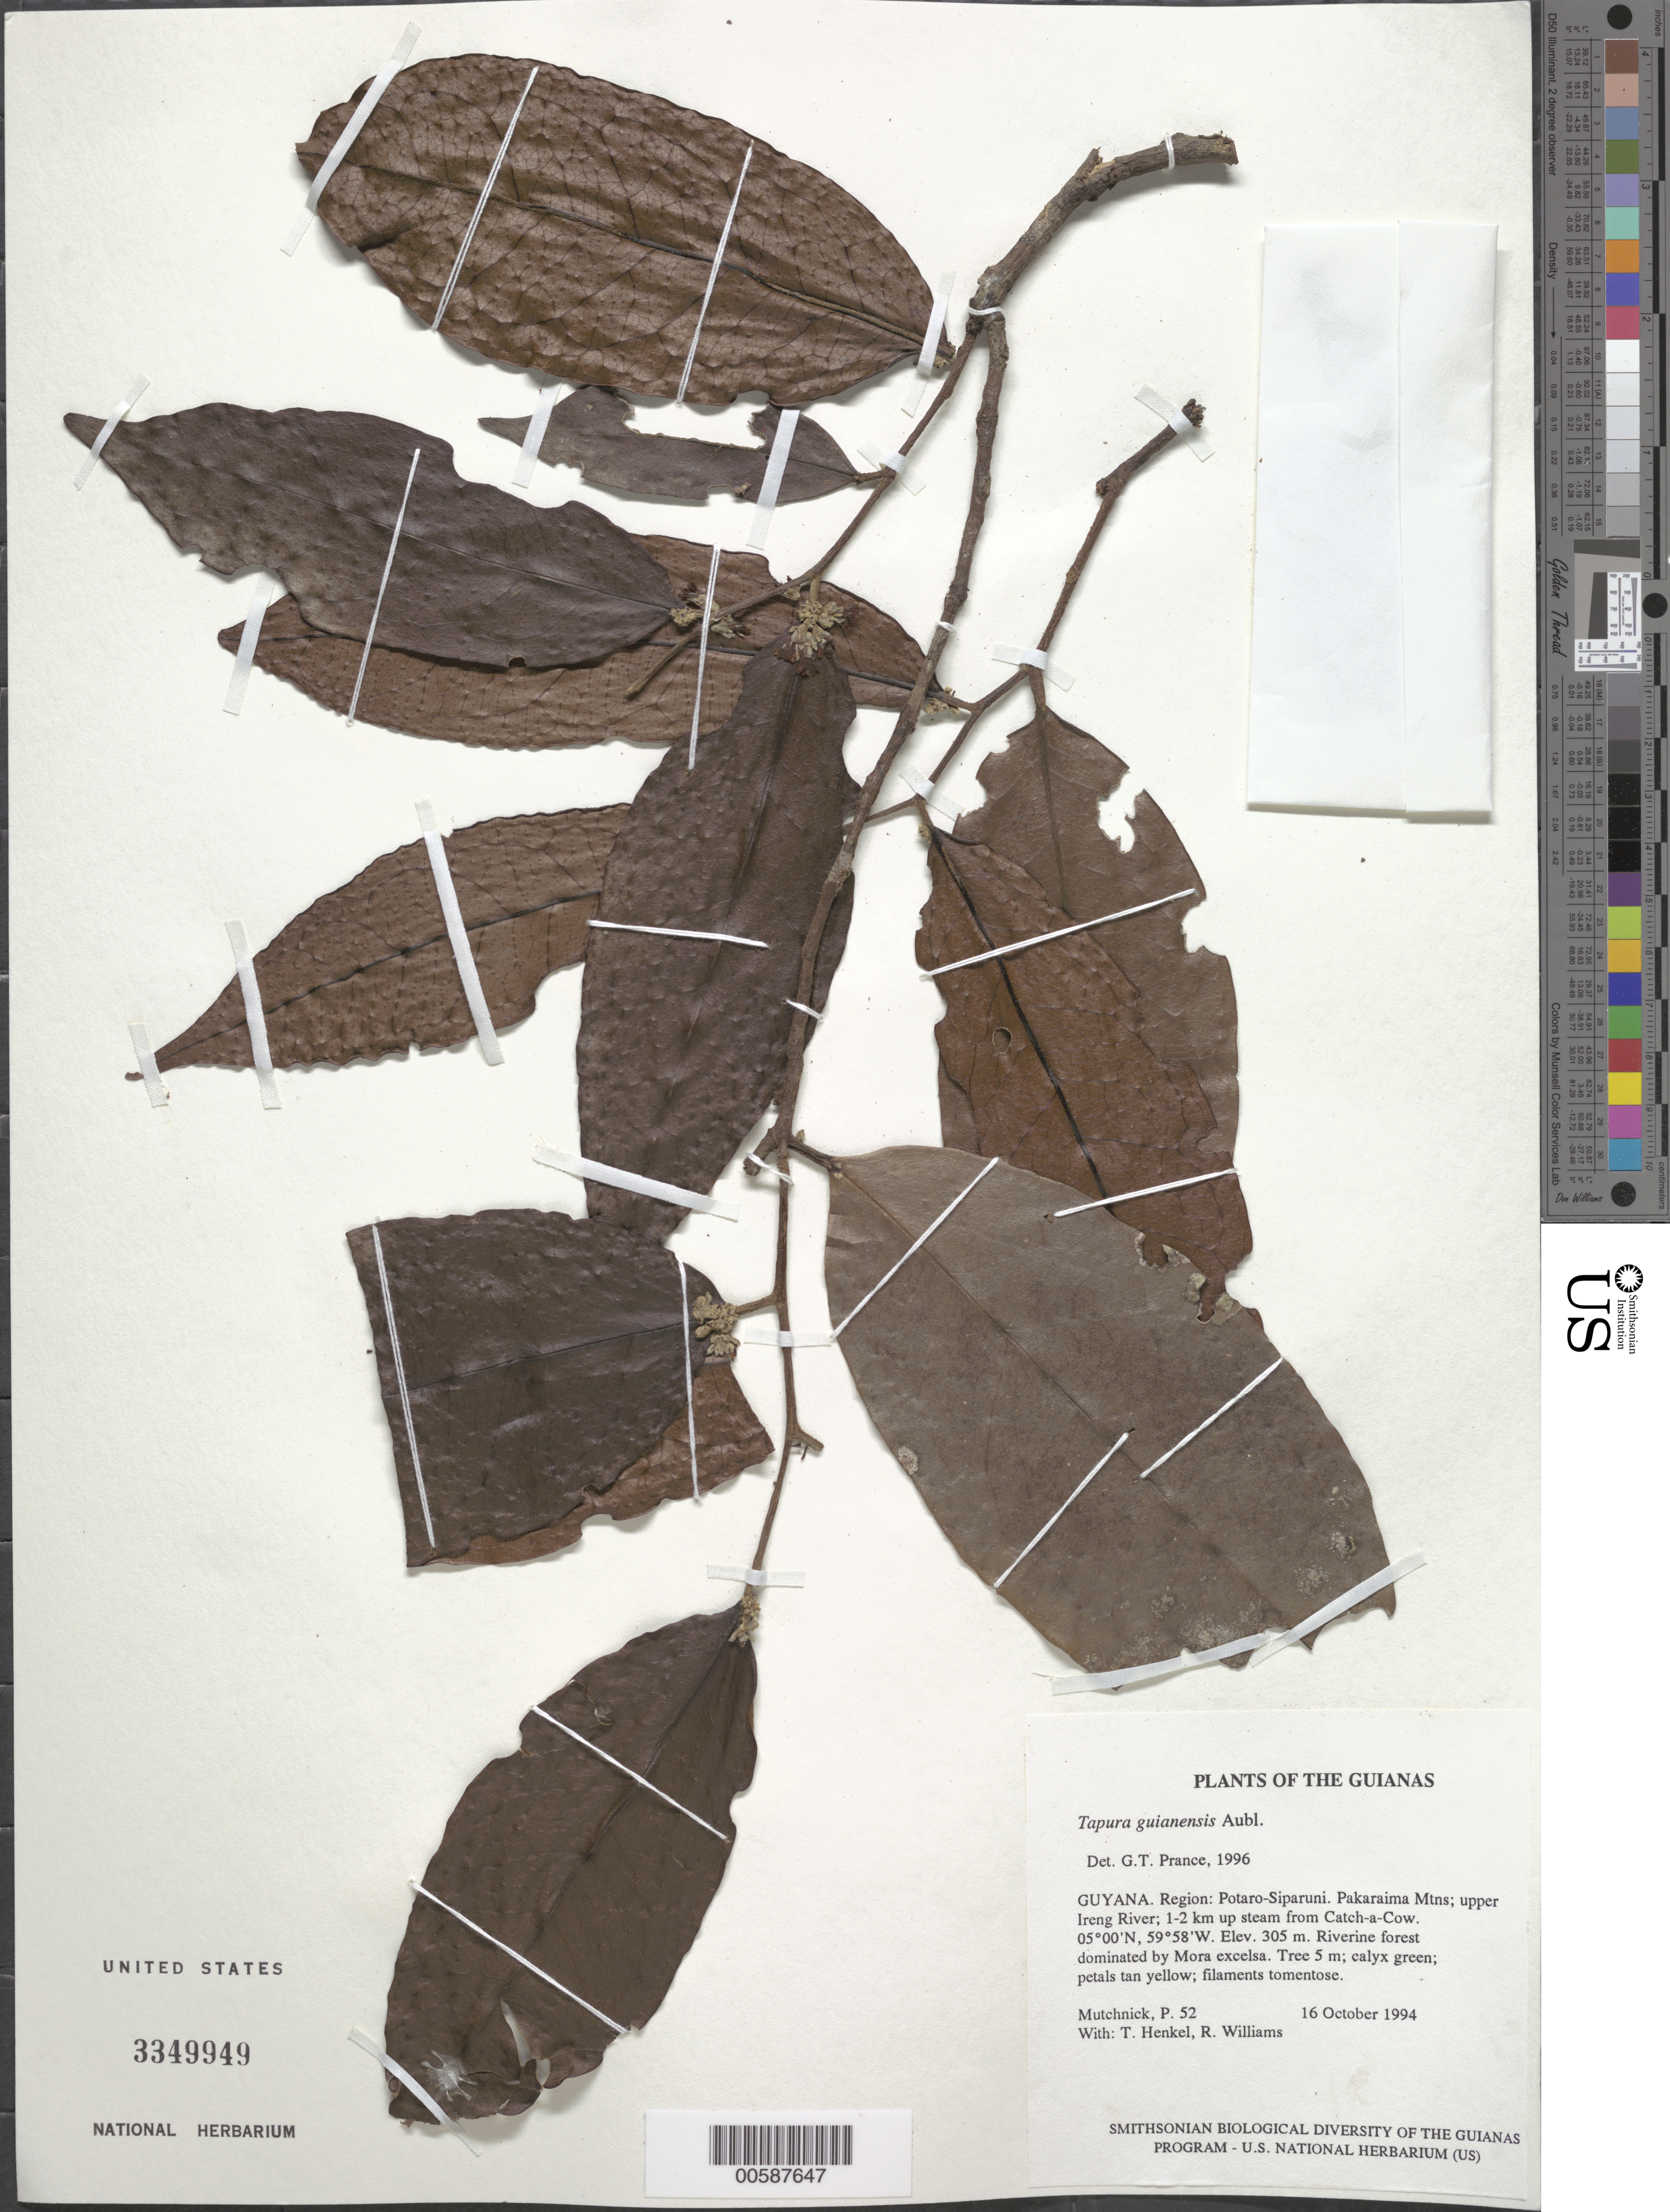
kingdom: Plantae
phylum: Tracheophyta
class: Magnoliopsida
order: Malpighiales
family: Dichapetalaceae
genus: Tapura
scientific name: Tapura guianensis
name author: Aubl.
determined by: Prance, G. T.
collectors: P. Mutchnick, T. Henkel & R. Williams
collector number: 52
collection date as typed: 16 October 1994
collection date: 1994-10-16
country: Guyana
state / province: Potaro-Siparuni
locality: Pakaraima Mtns; upper Ireng River; 1-2 km up stream from Catch-a-Cow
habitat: Riverine forest dominated by Mora excelsa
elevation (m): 305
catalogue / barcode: US 3349949